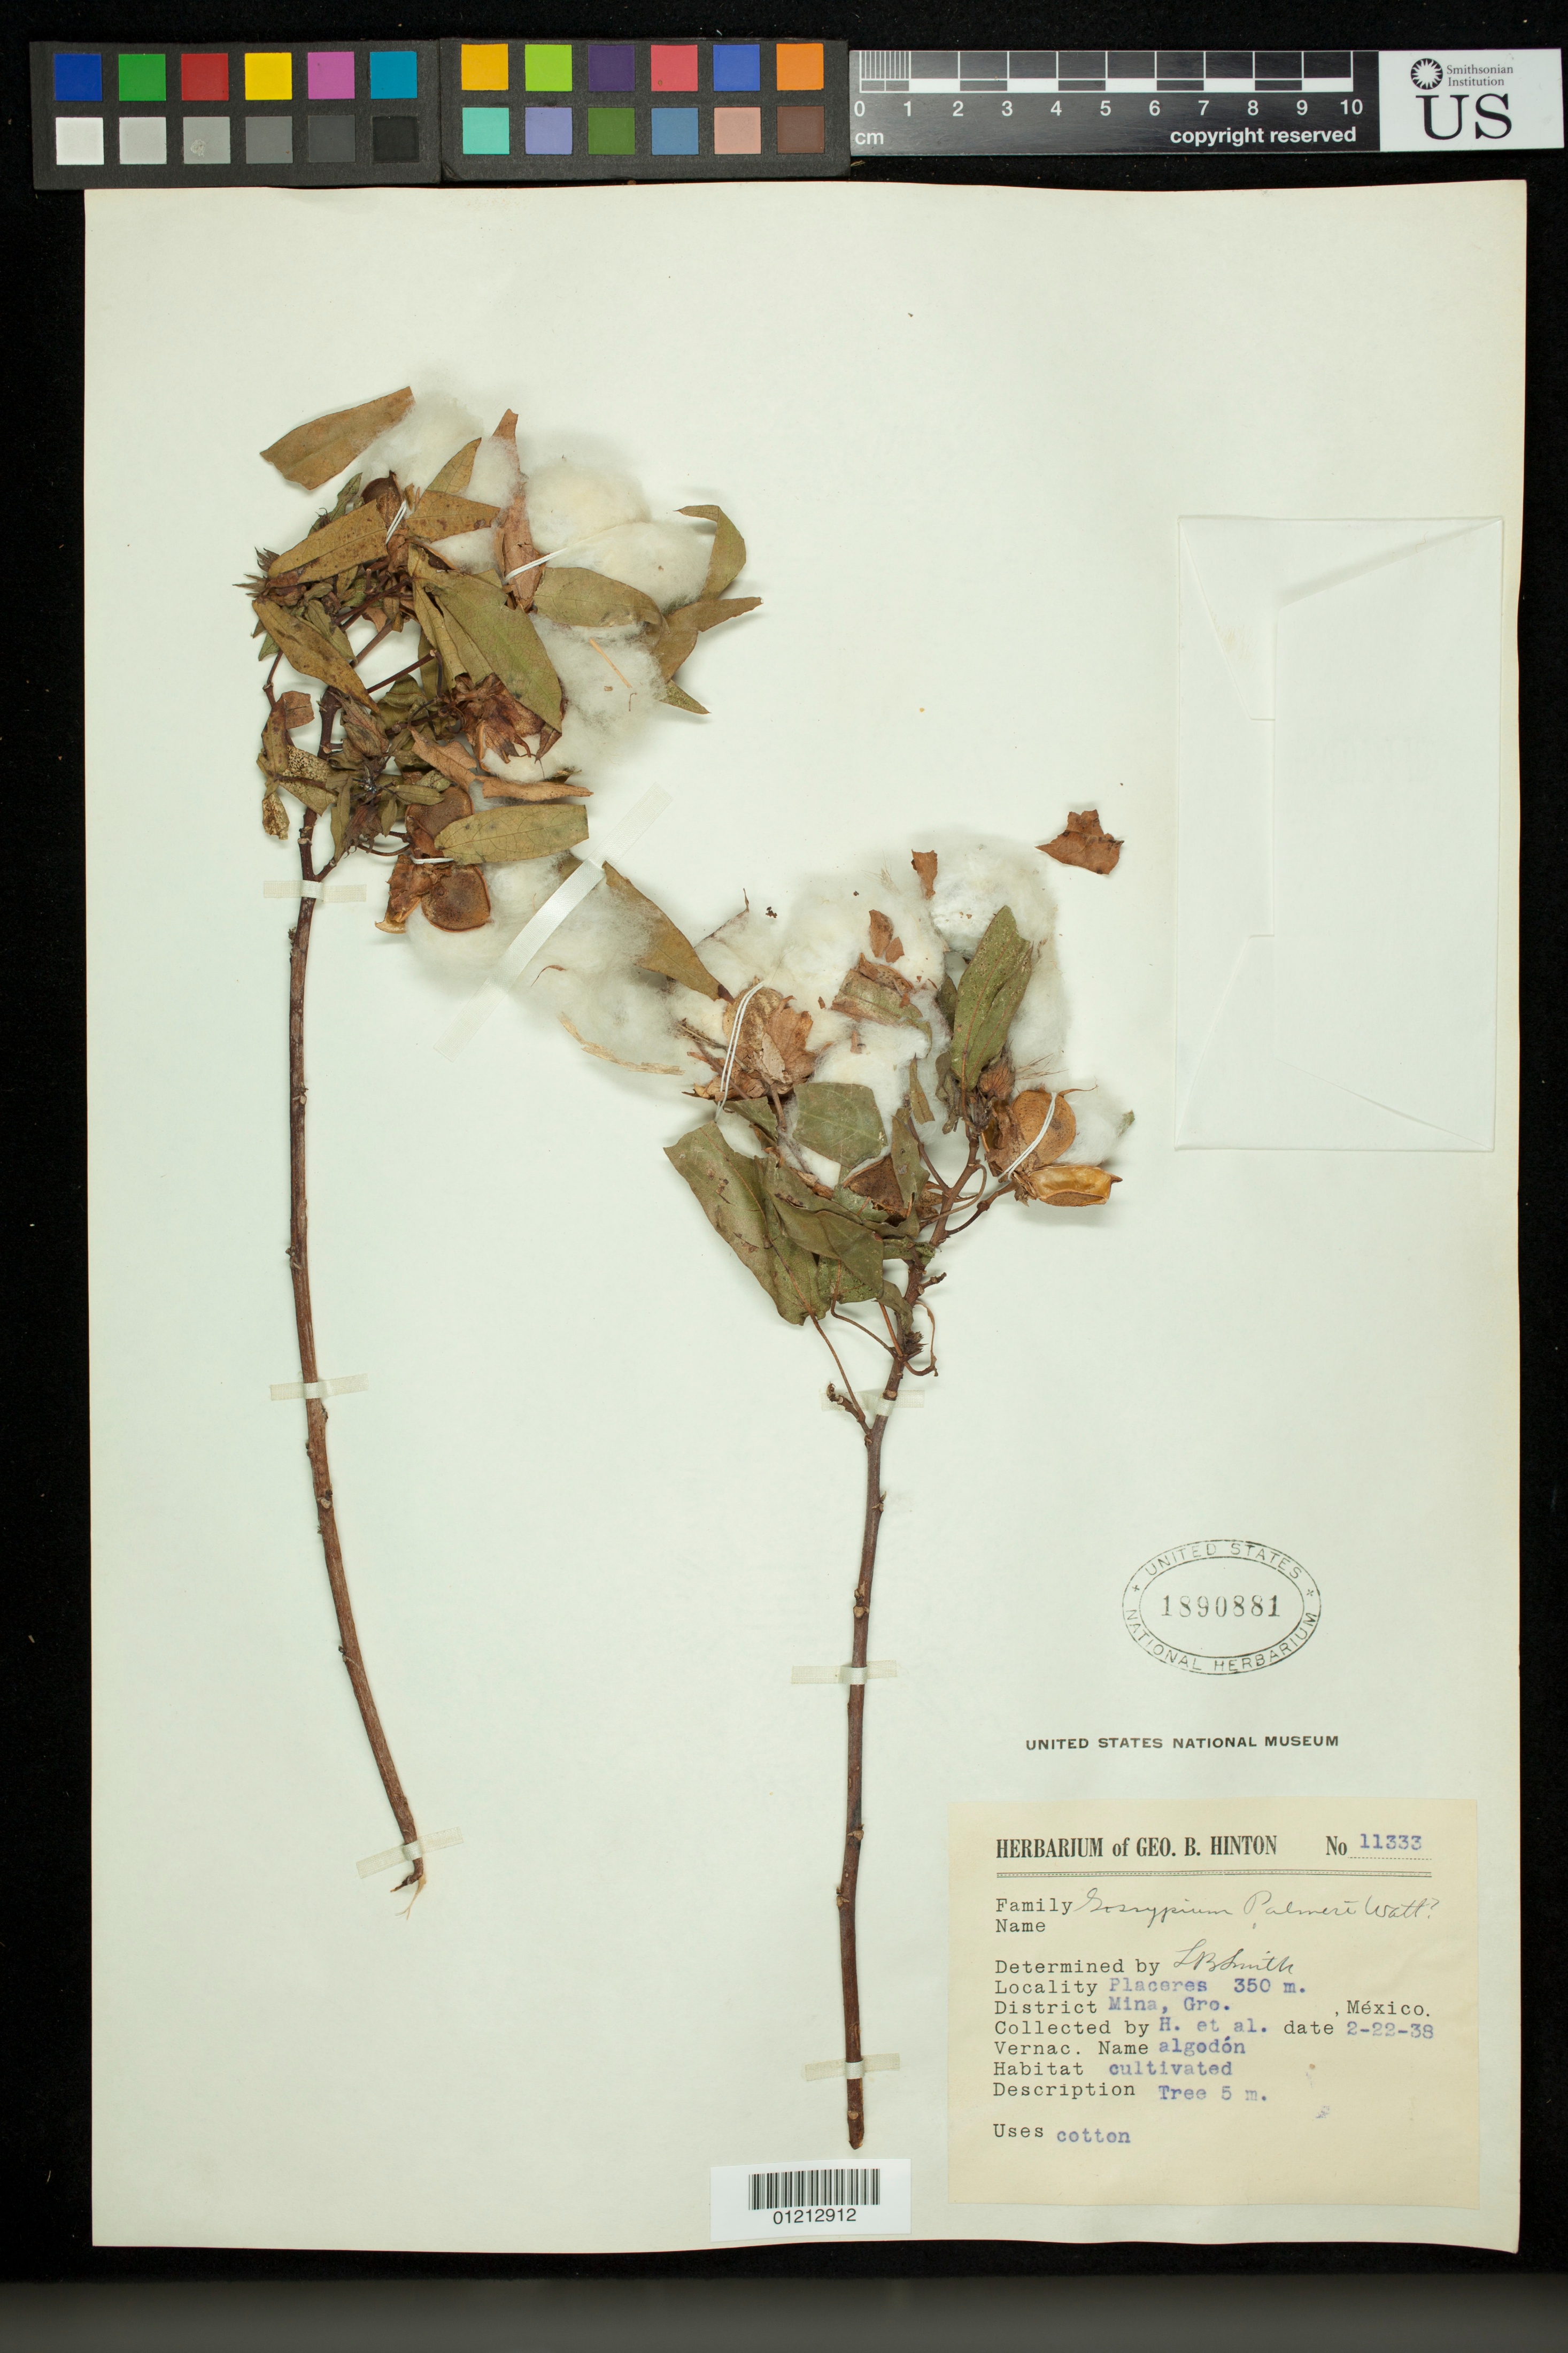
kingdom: Plantae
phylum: Tracheophyta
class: Magnoliopsida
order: Malvales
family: Malvaceae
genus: Gossypium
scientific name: Gossypium palmeri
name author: G. Watt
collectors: G. B. Hinton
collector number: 11333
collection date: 1938-02-22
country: Mexico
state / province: Guerrero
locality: Locality: Placeres . District: Mina, Gro., Mexico.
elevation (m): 350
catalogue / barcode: US 1890881